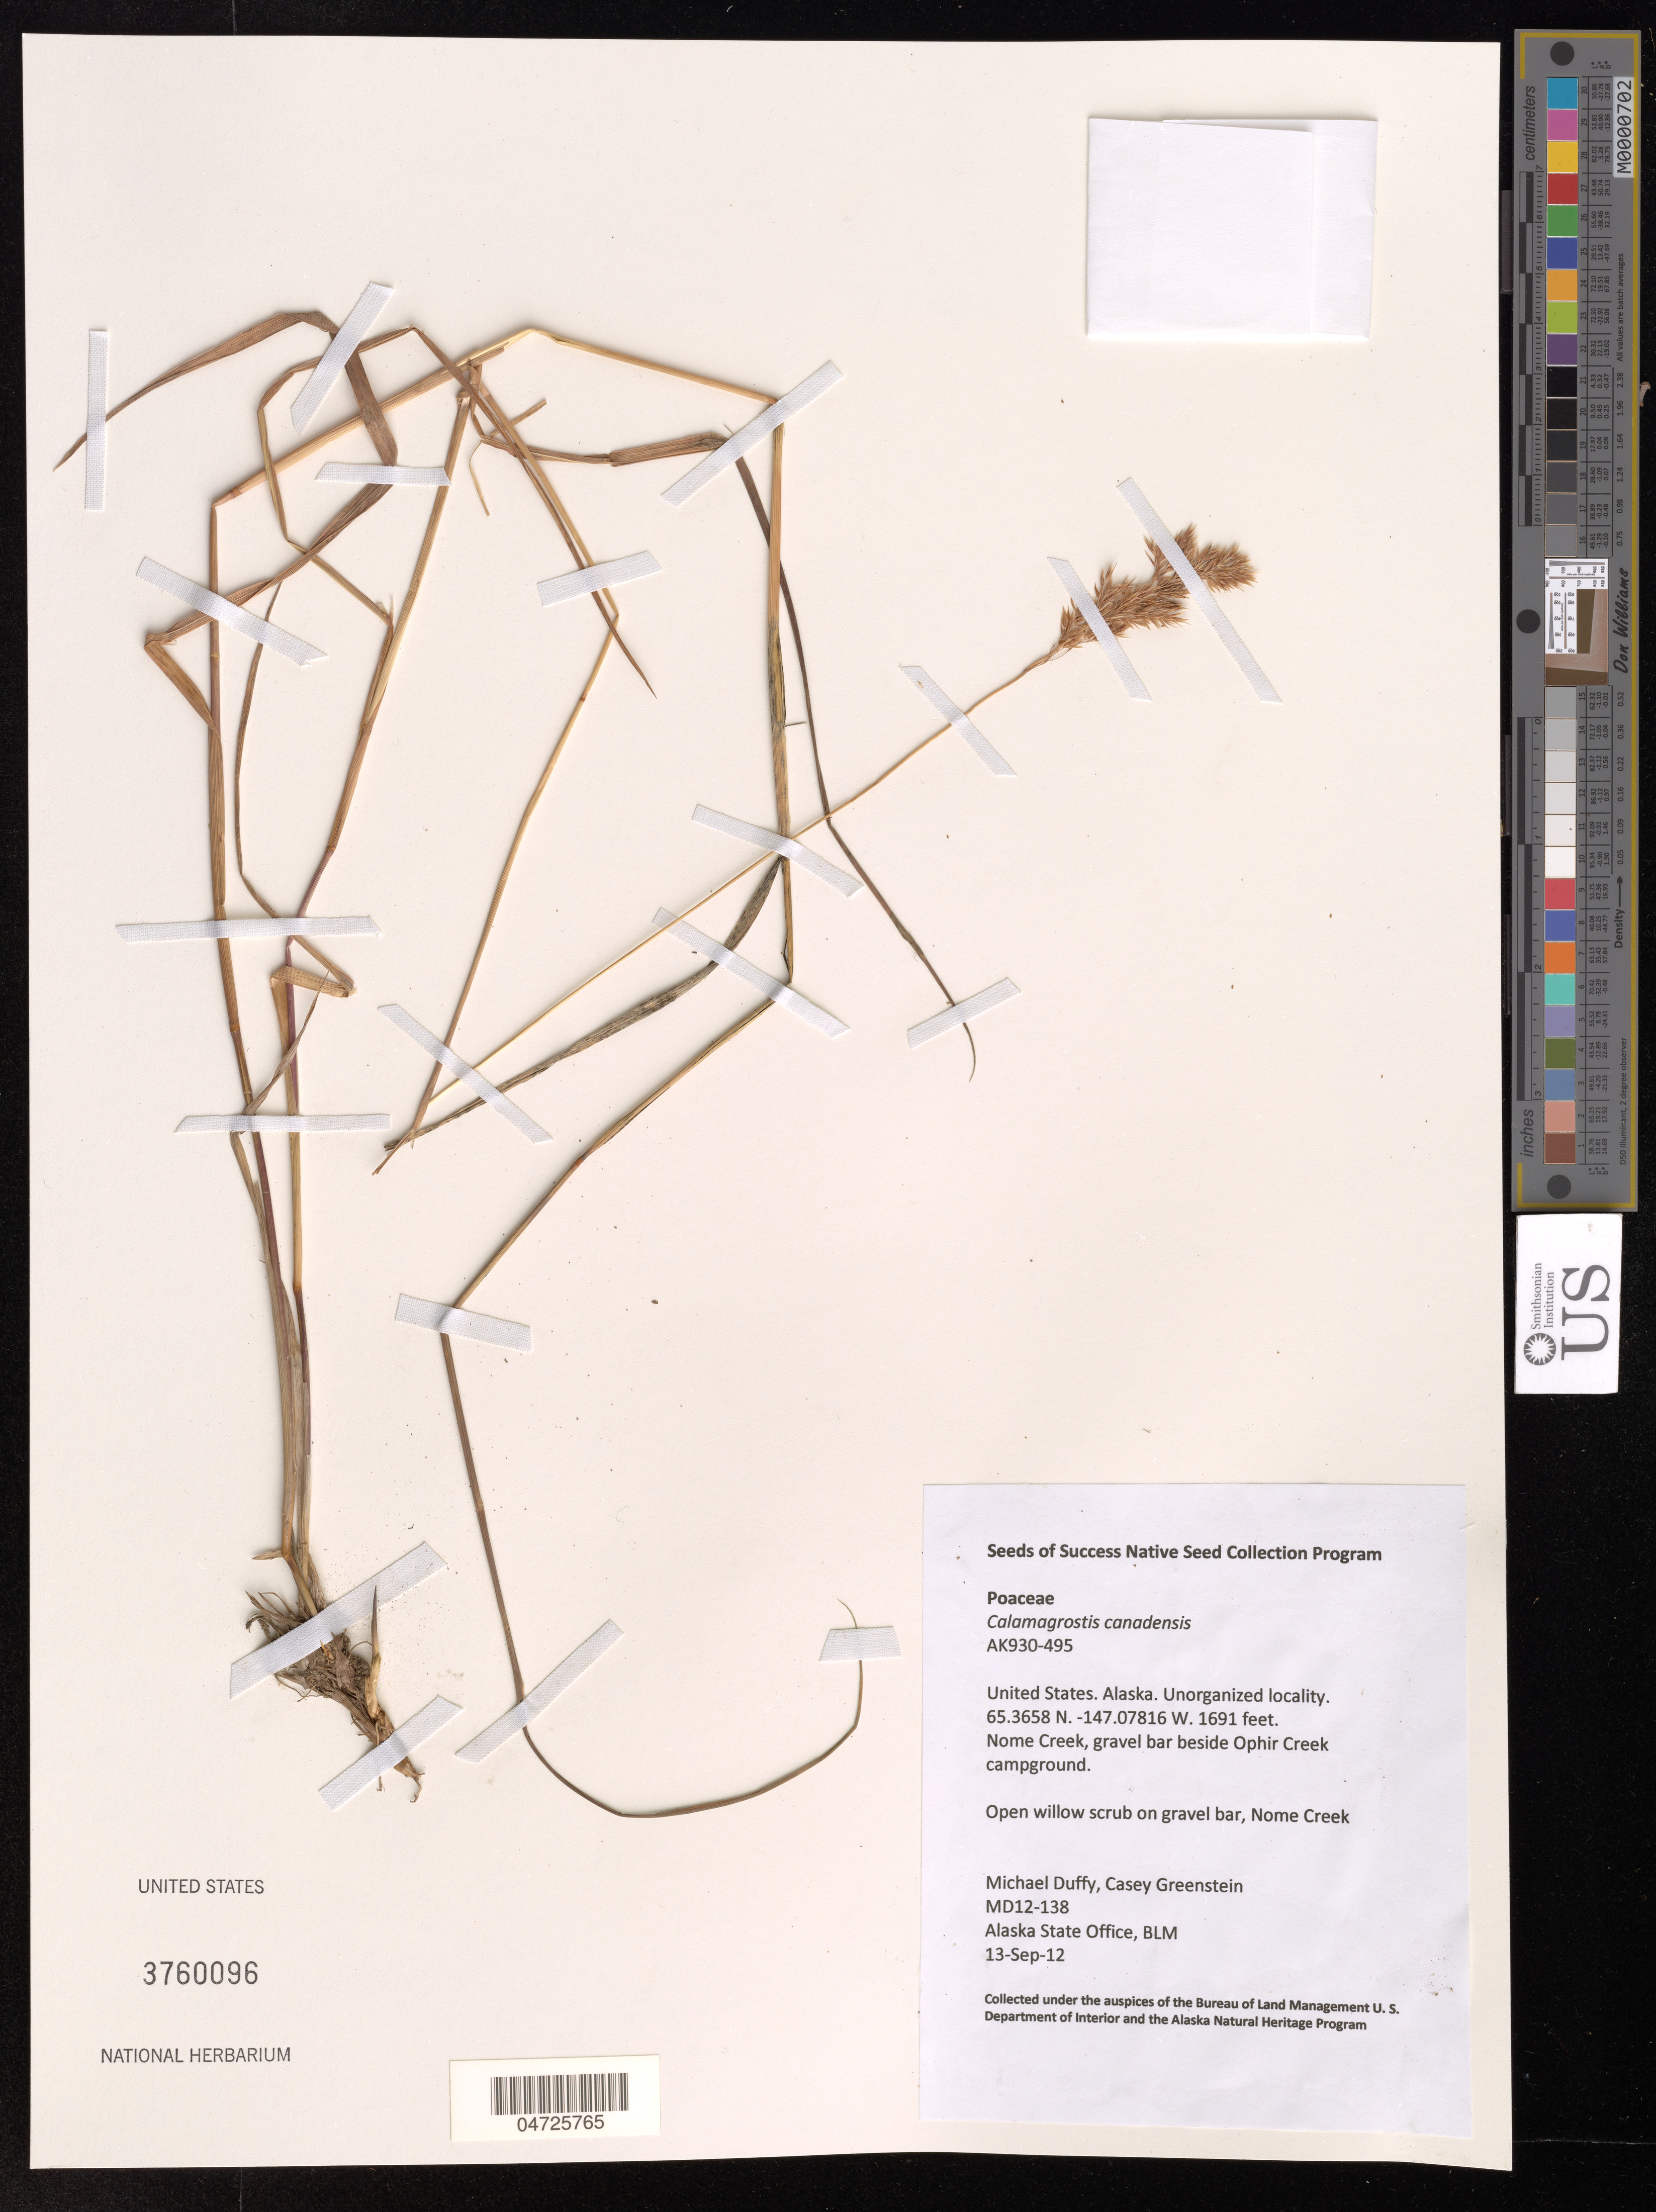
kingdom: Plantae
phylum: Tracheophyta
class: Liliopsida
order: Poales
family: Poaceae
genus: Calamagrostis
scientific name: Calamagrostis canadensis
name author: (Michx.) P. Beauv.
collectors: M. Duffy & C. Greenstein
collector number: MD12-138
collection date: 2012-09-13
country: United States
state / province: Alaska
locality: Nome Creek, gravel bar beside Ophir Creek campground.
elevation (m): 515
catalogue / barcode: US 3760096